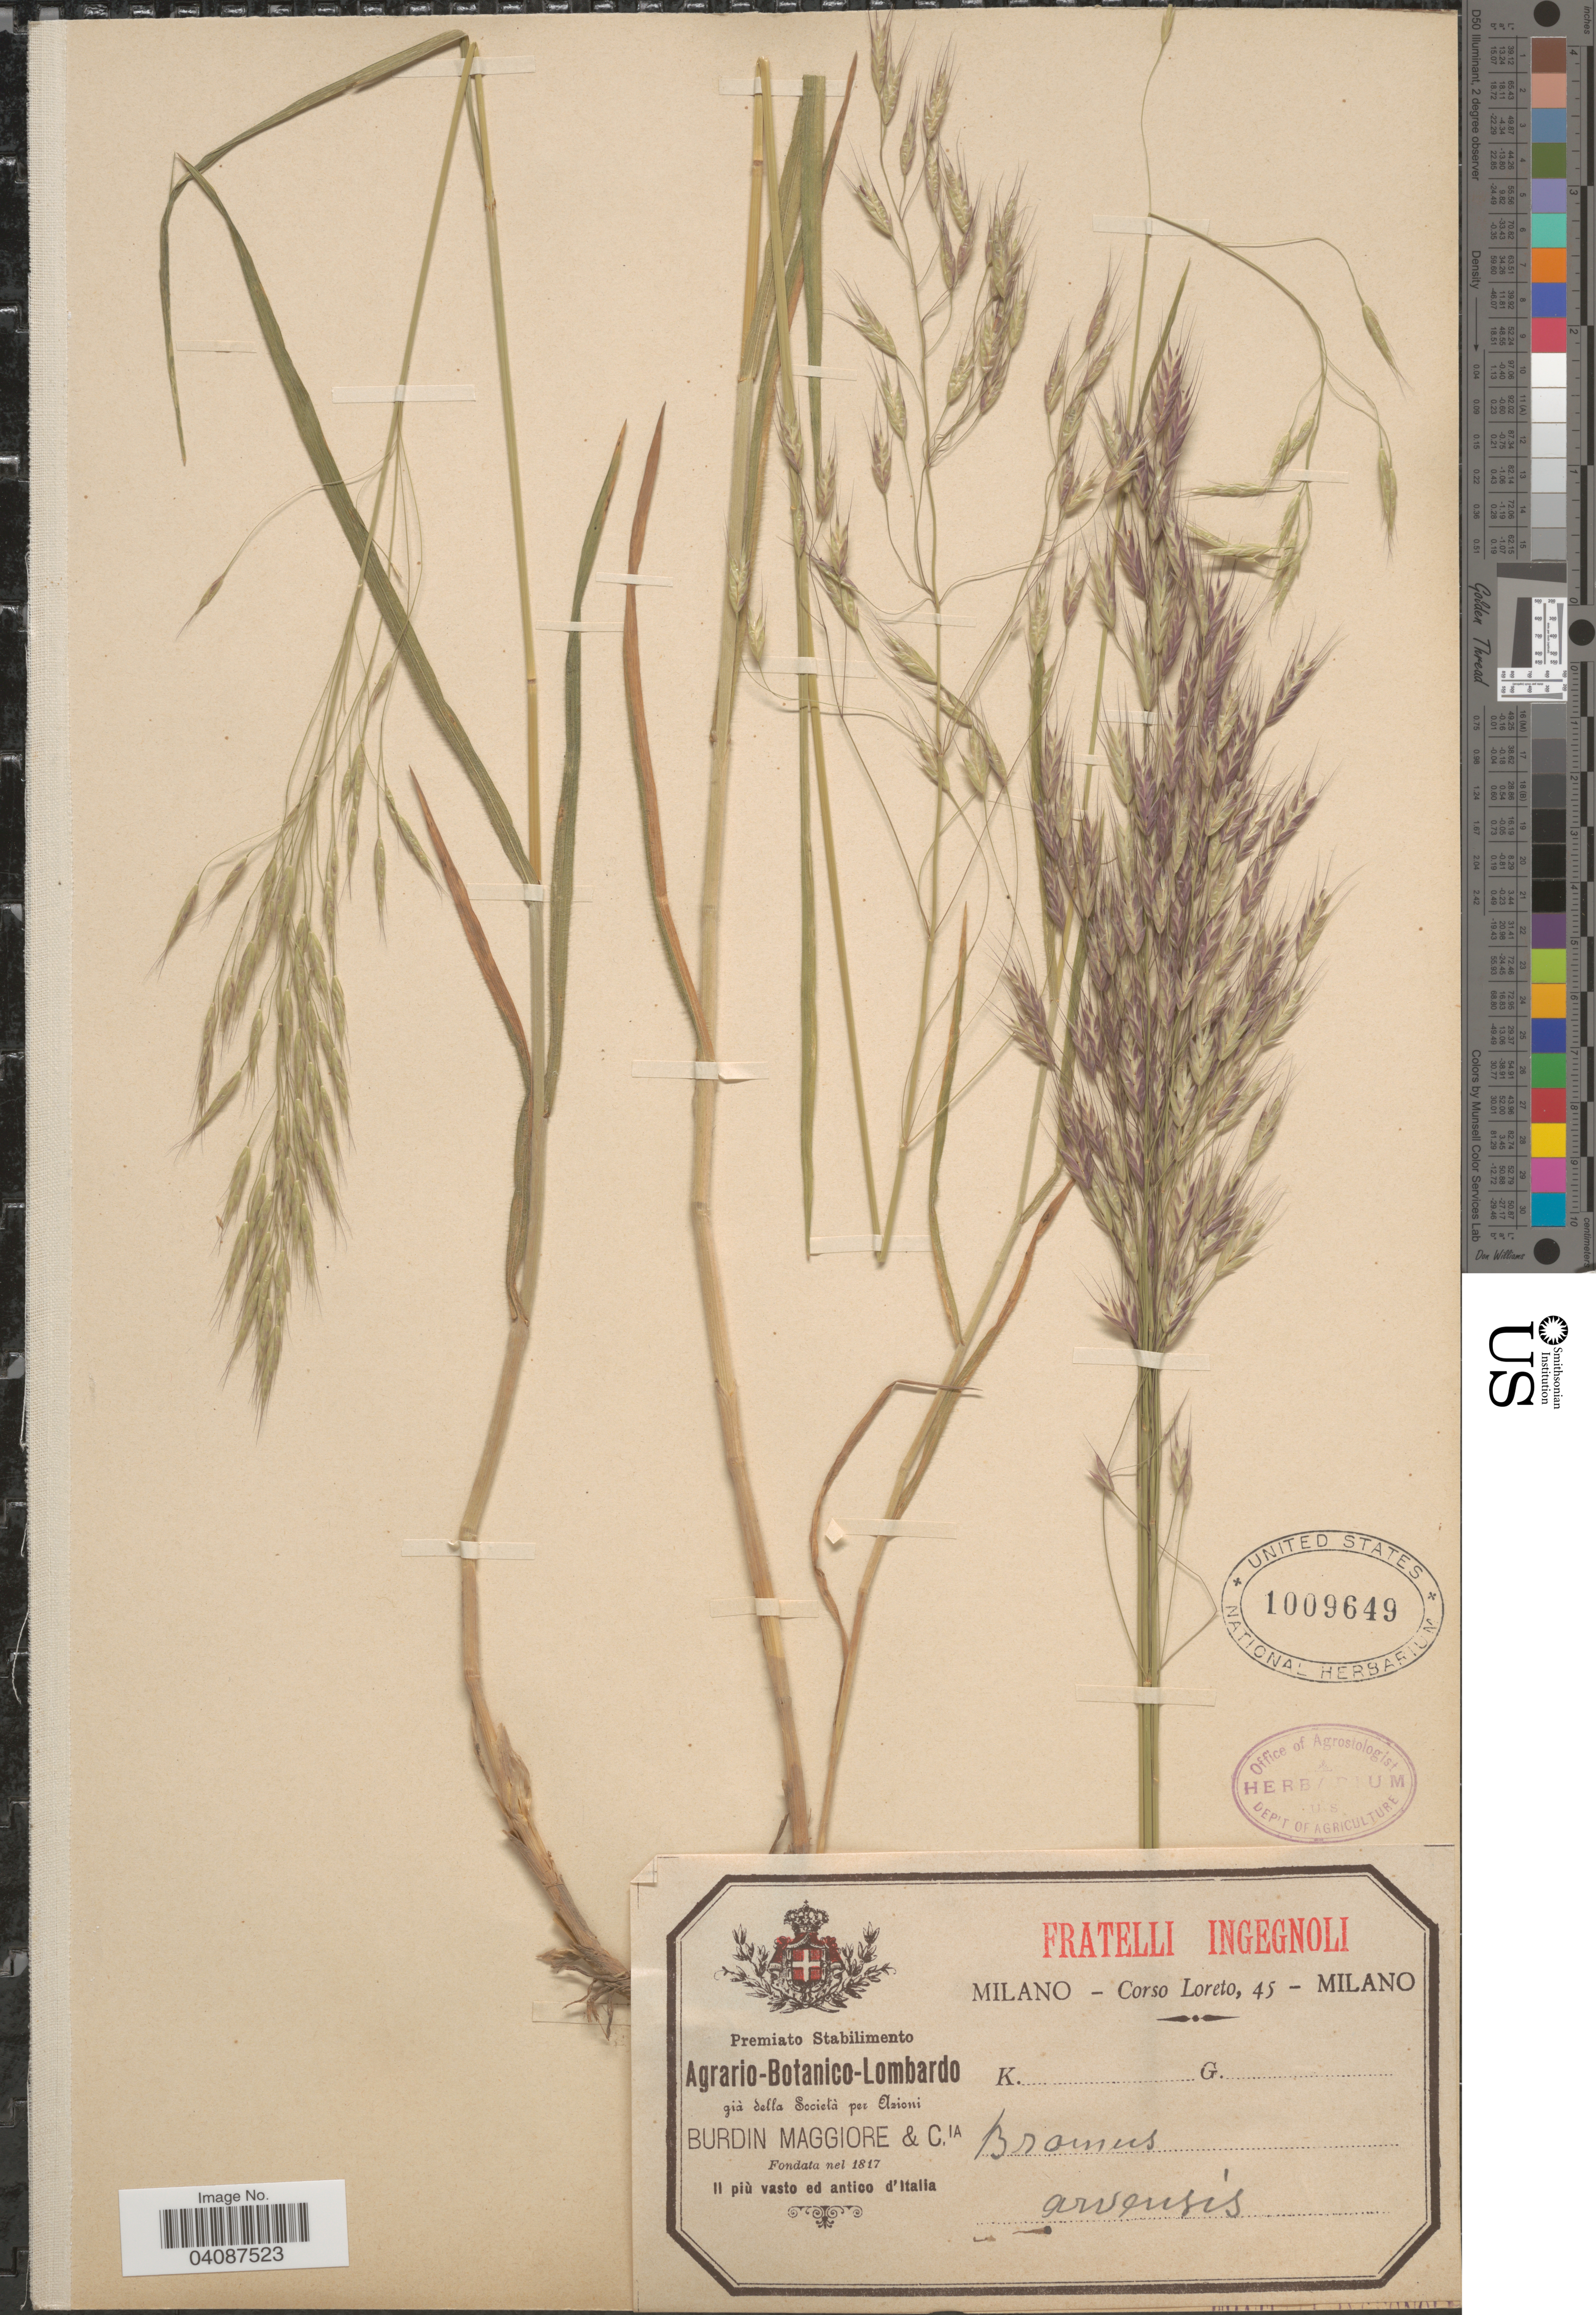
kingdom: Plantae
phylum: Tracheophyta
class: Liliopsida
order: Poales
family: Poaceae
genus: Bromus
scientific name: Bromus arvensis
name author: L.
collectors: Loreto, C.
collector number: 45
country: Italy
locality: II più vasto ed antico d'Italia.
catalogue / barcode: US 1009649